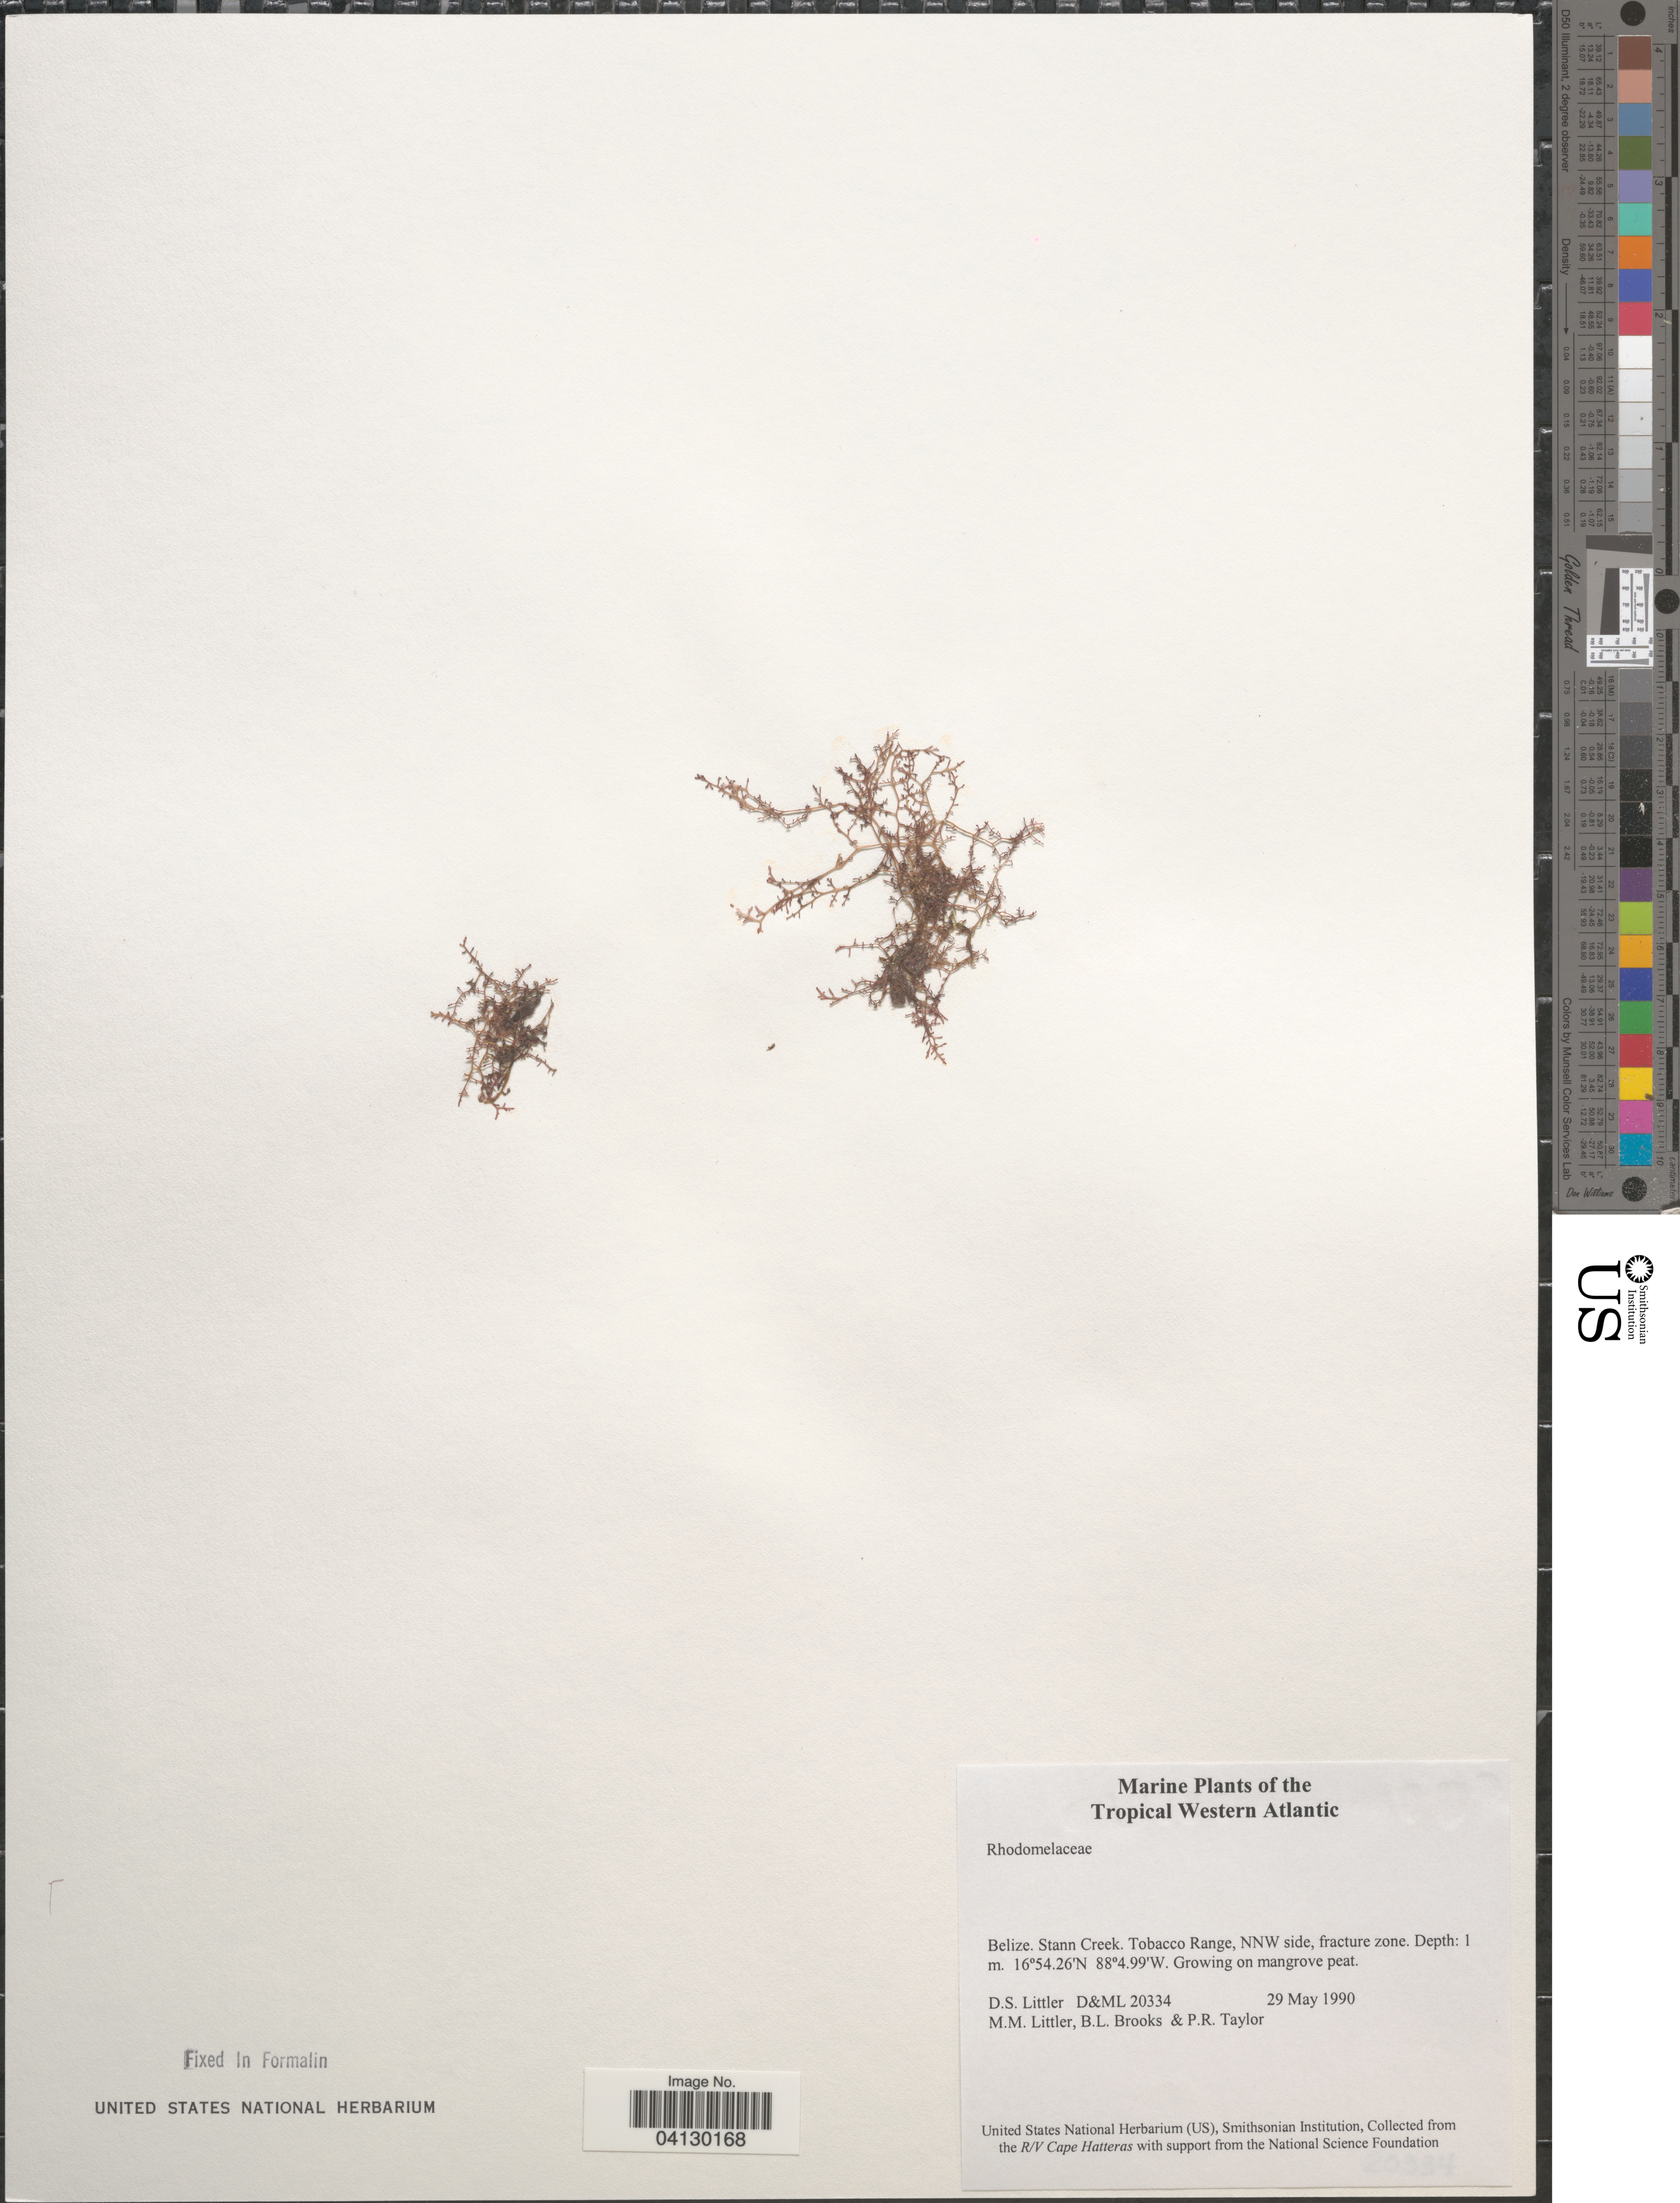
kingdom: Plantae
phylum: Rhodophyta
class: Florideophyceae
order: Corallinales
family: Corallinaceae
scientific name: Crustose Coralline Algae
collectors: D. S. Littler, B. Brooks & P. R. Taylor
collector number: D&ML 20334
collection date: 1990-05-29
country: Belize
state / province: Stann Creek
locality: The Tropical Western Atlantic. Tobacco Range, NNW side, fracture zone.